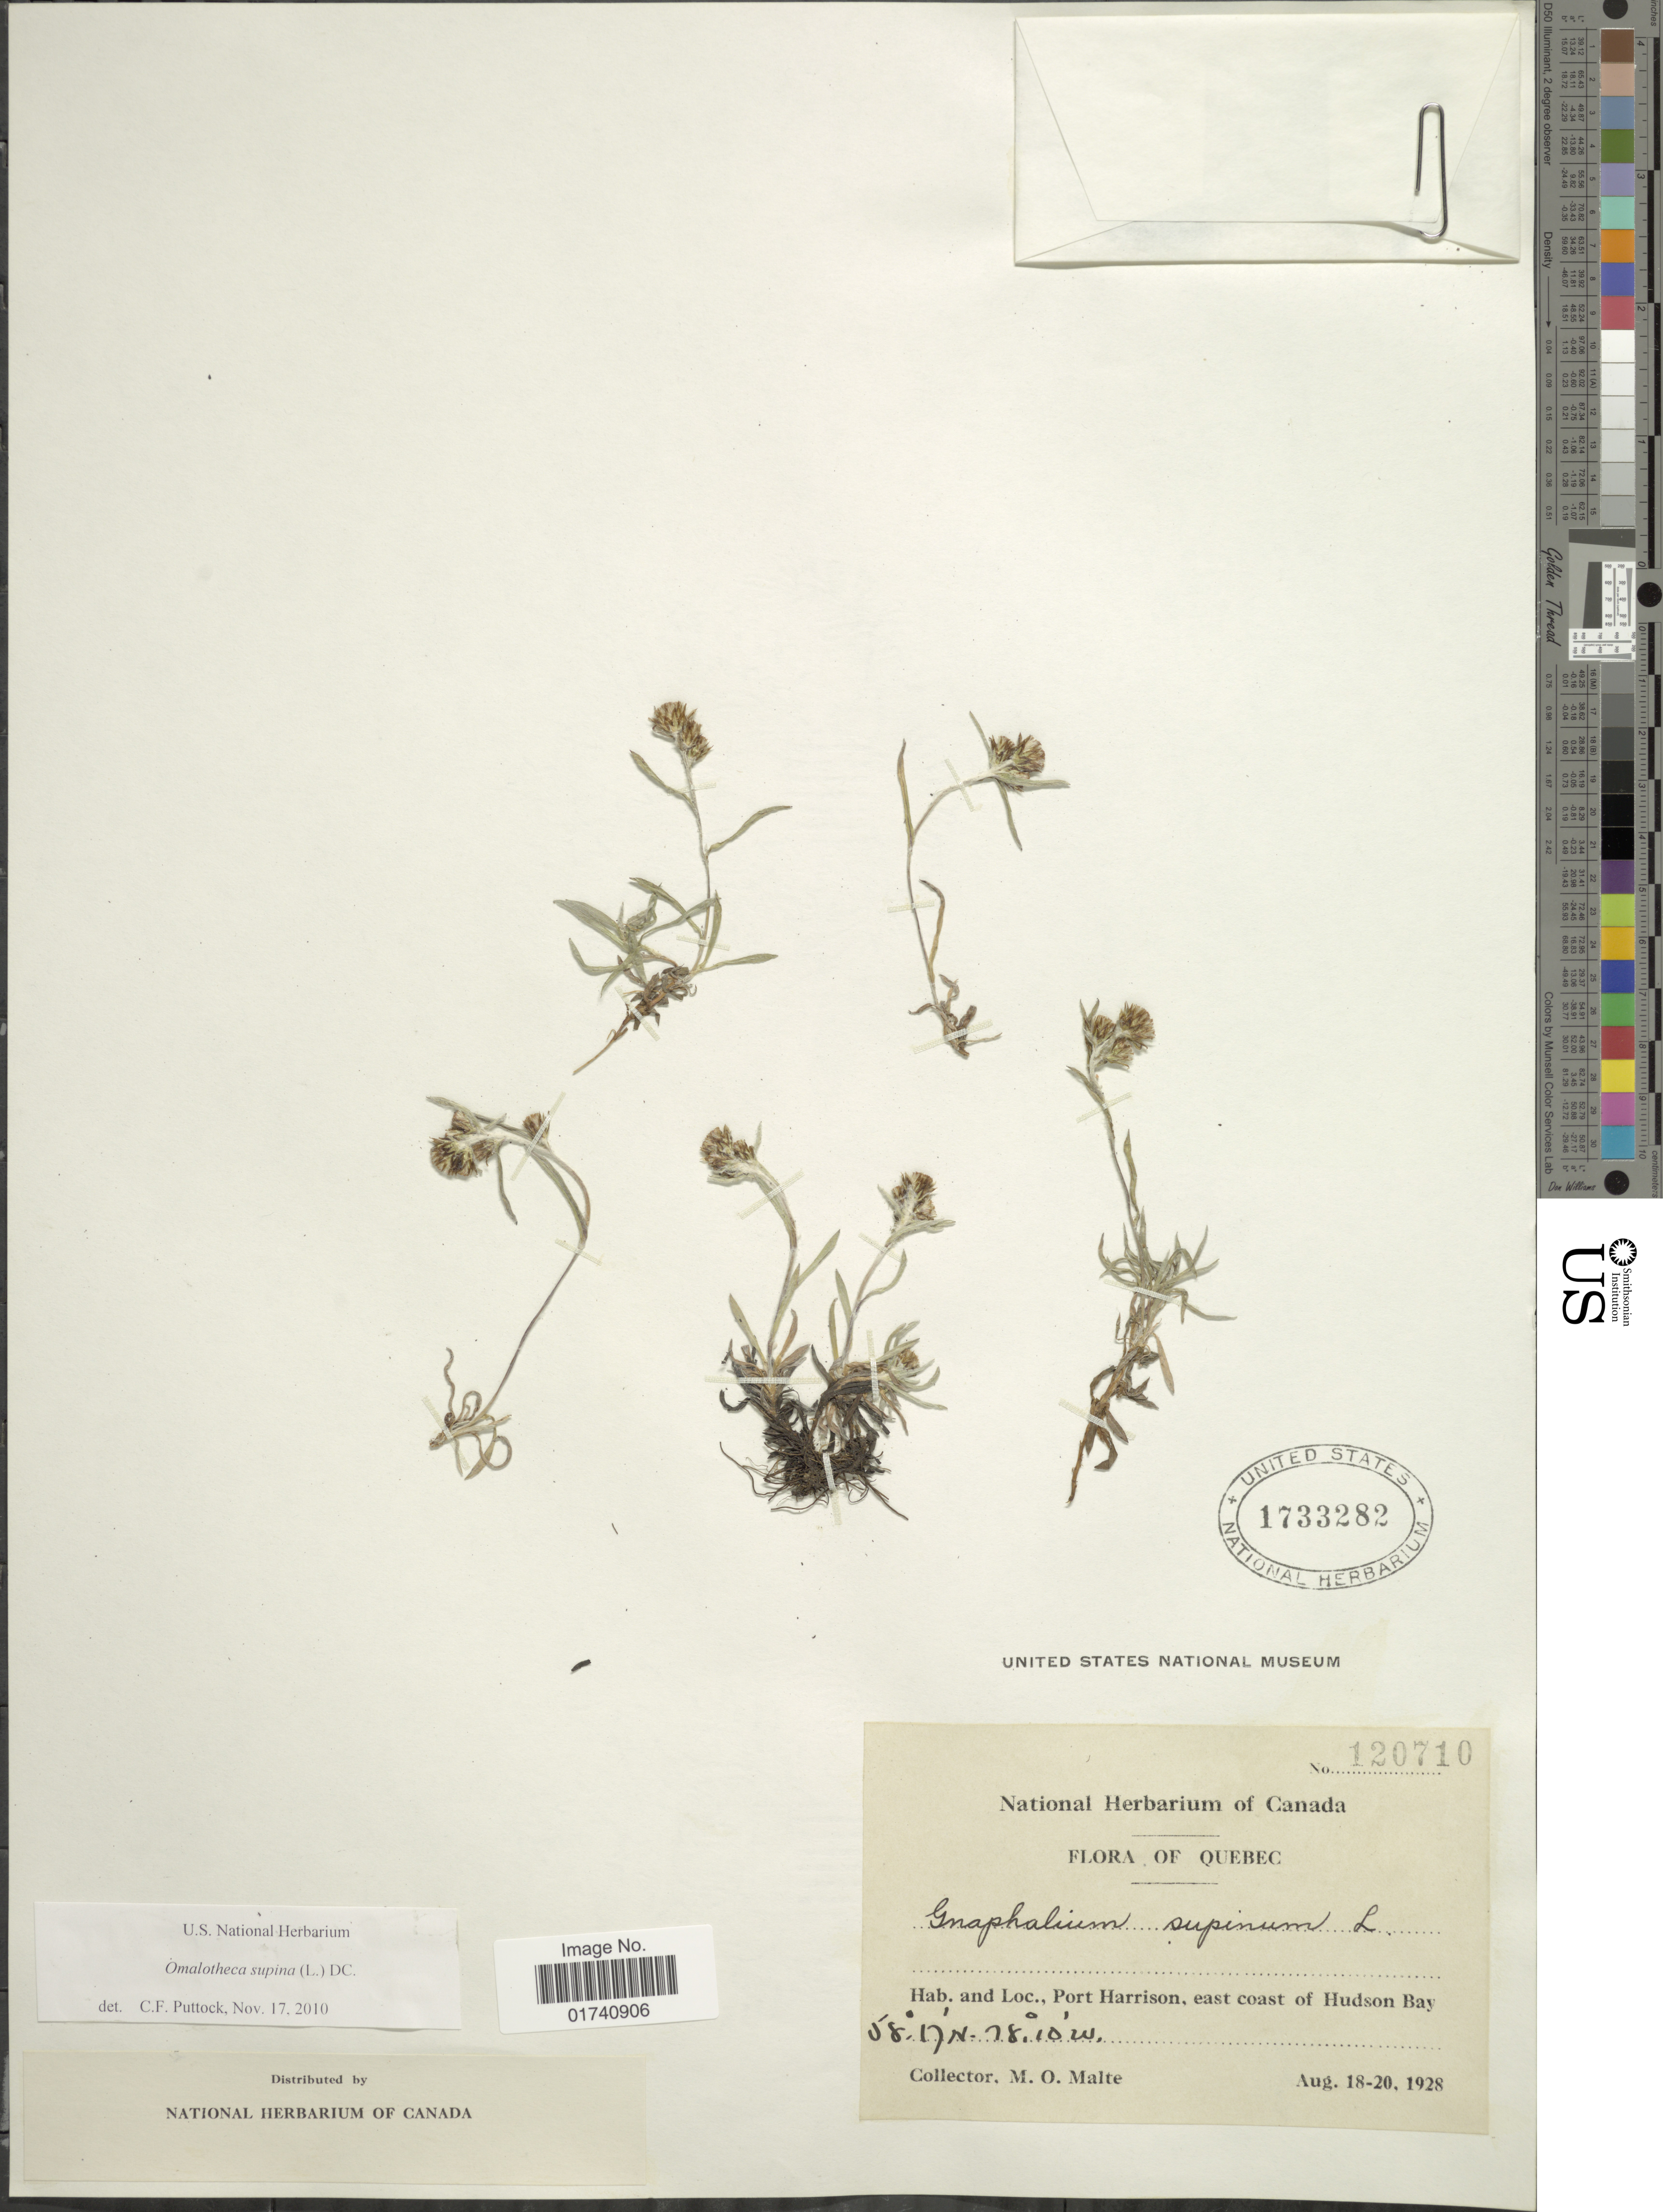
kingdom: Plantae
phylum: Tracheophyta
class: Magnoliopsida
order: Asterales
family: Asteraceae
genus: Omalotheca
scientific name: Omalotheca supina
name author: (L.) DC.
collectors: M. O. Malte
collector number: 120710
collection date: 1928-08-18/1928-08-20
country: Canada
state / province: Quebec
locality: Port Harrison, east coast of Hudson Bay.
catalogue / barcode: US 1733282